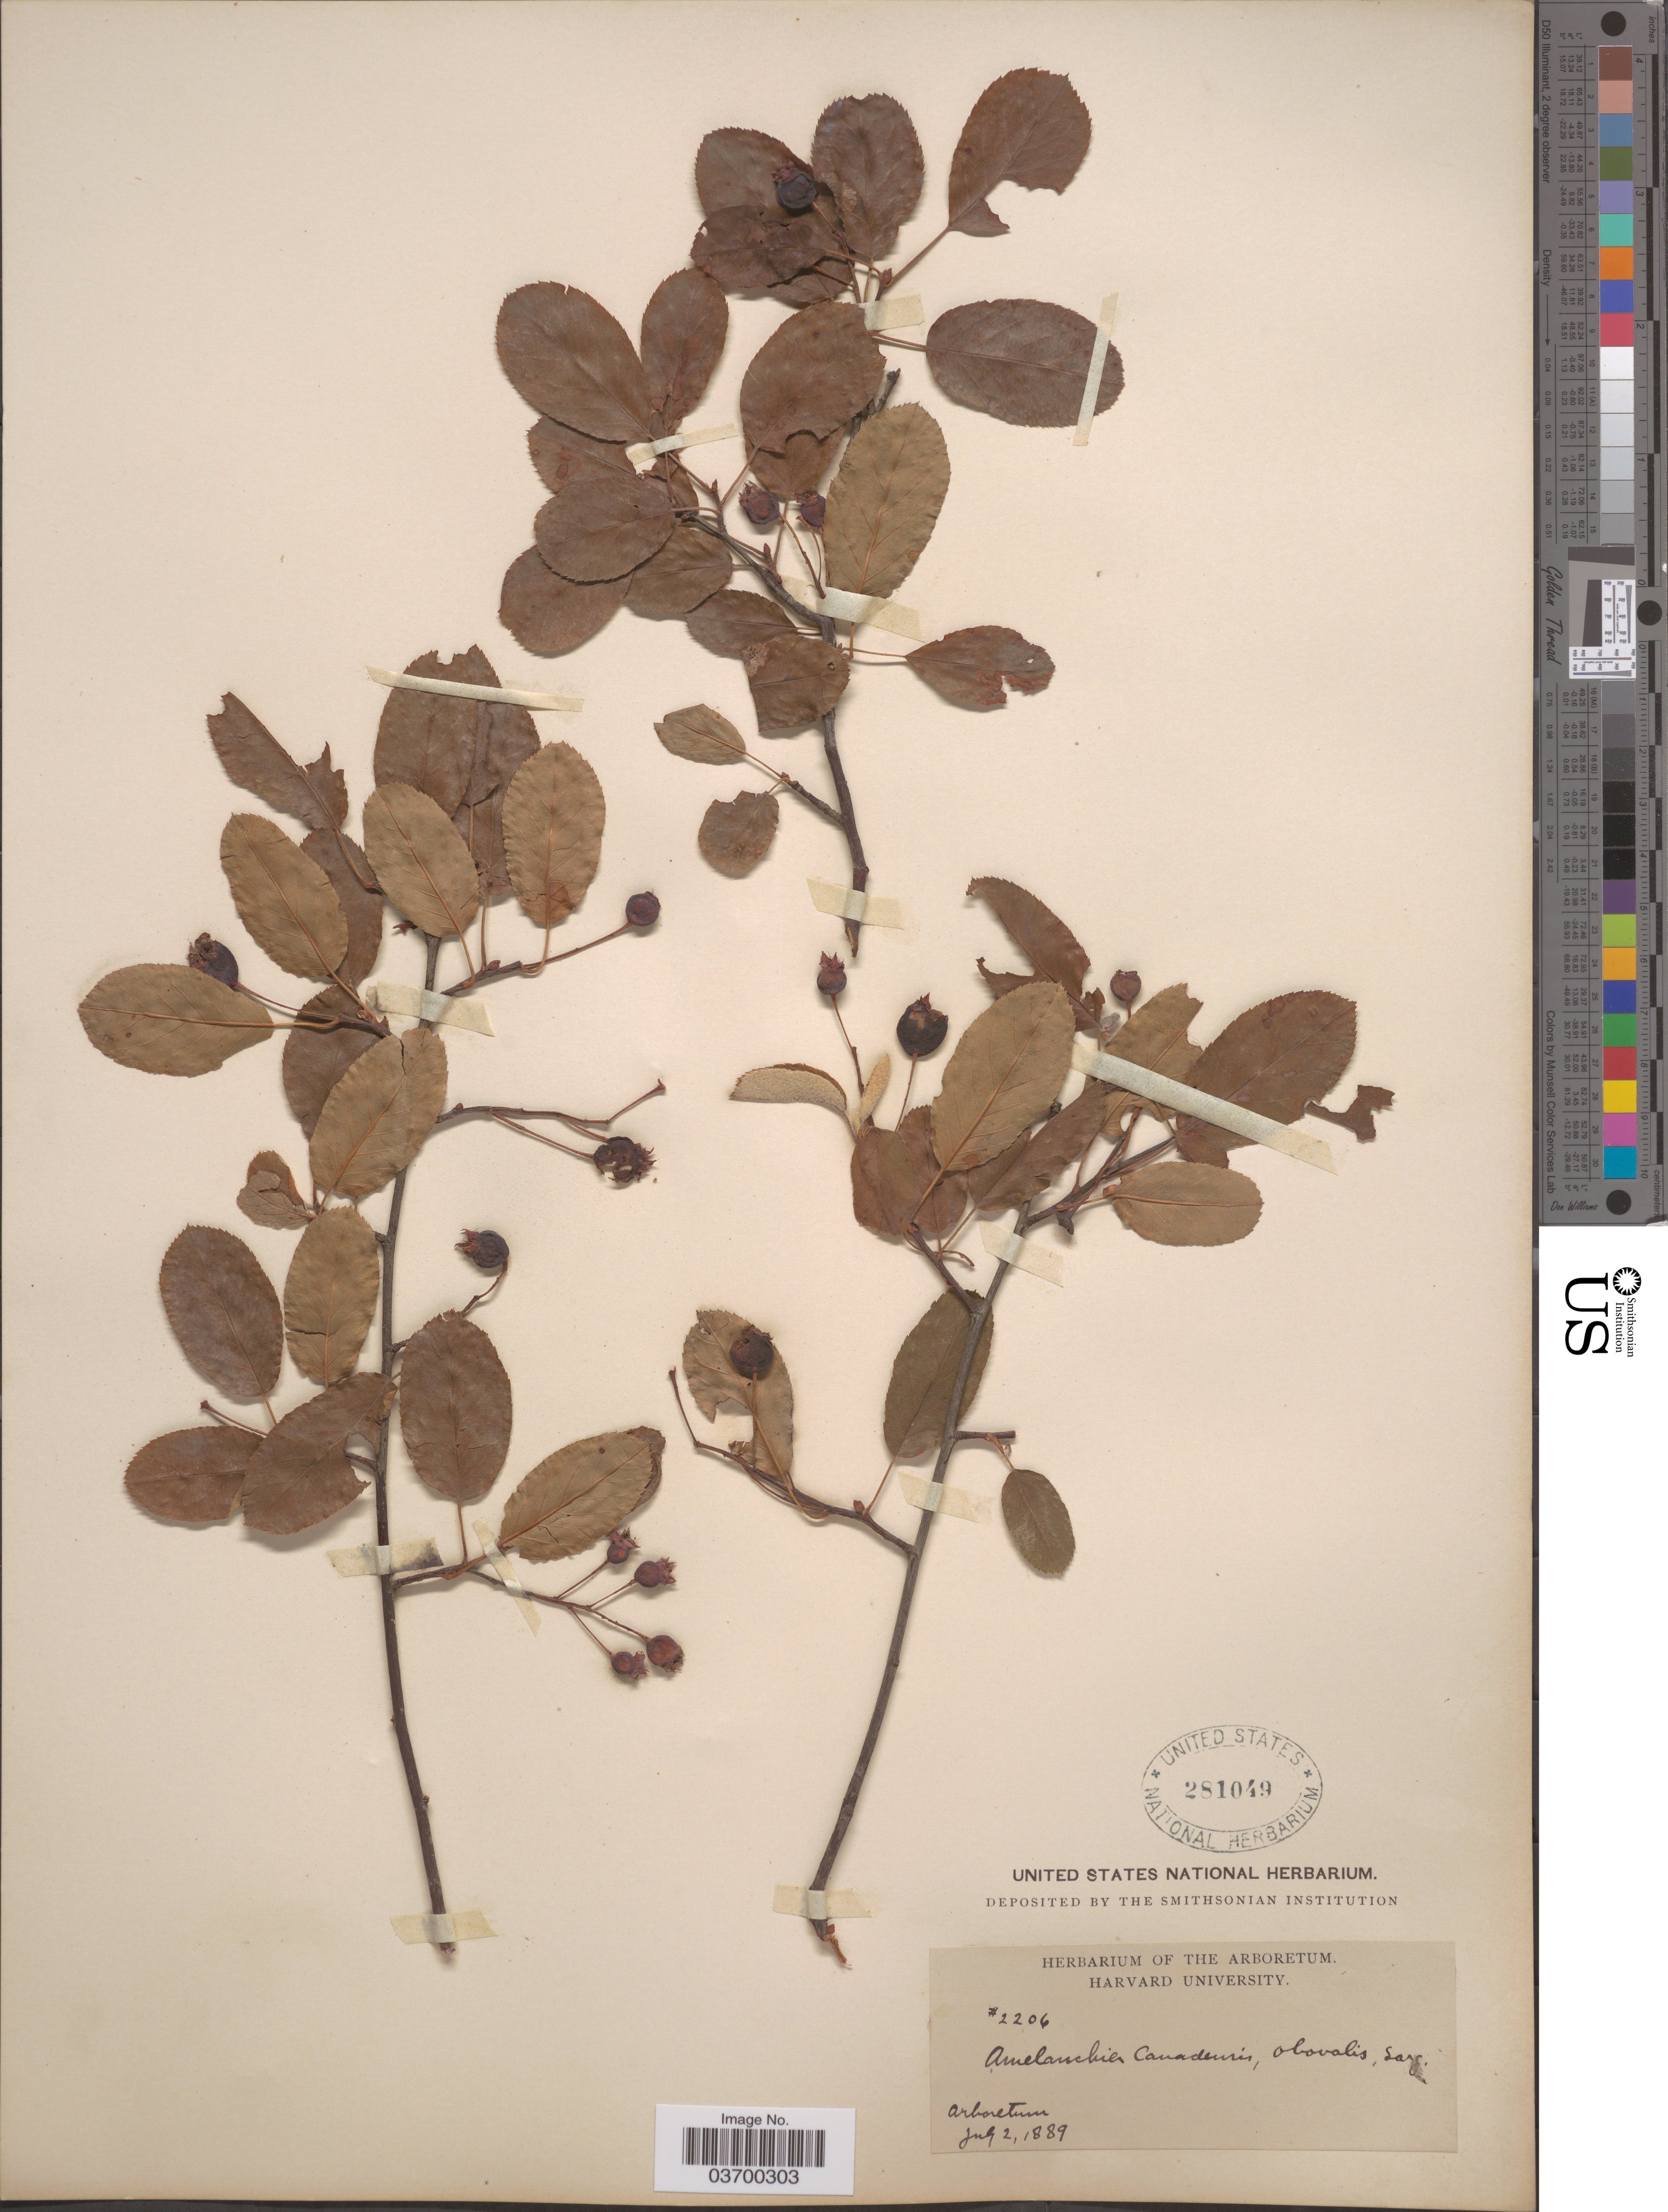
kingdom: Plantae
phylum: Tracheophyta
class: Magnoliopsida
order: Rosales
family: Rosaceae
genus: Amelanchier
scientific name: Amelanchier botryapium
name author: DC.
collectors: Ex herb. of the Arboretum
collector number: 2206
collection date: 1889-07-02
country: United States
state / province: Massachusetts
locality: Arboretum.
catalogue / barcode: US 281049